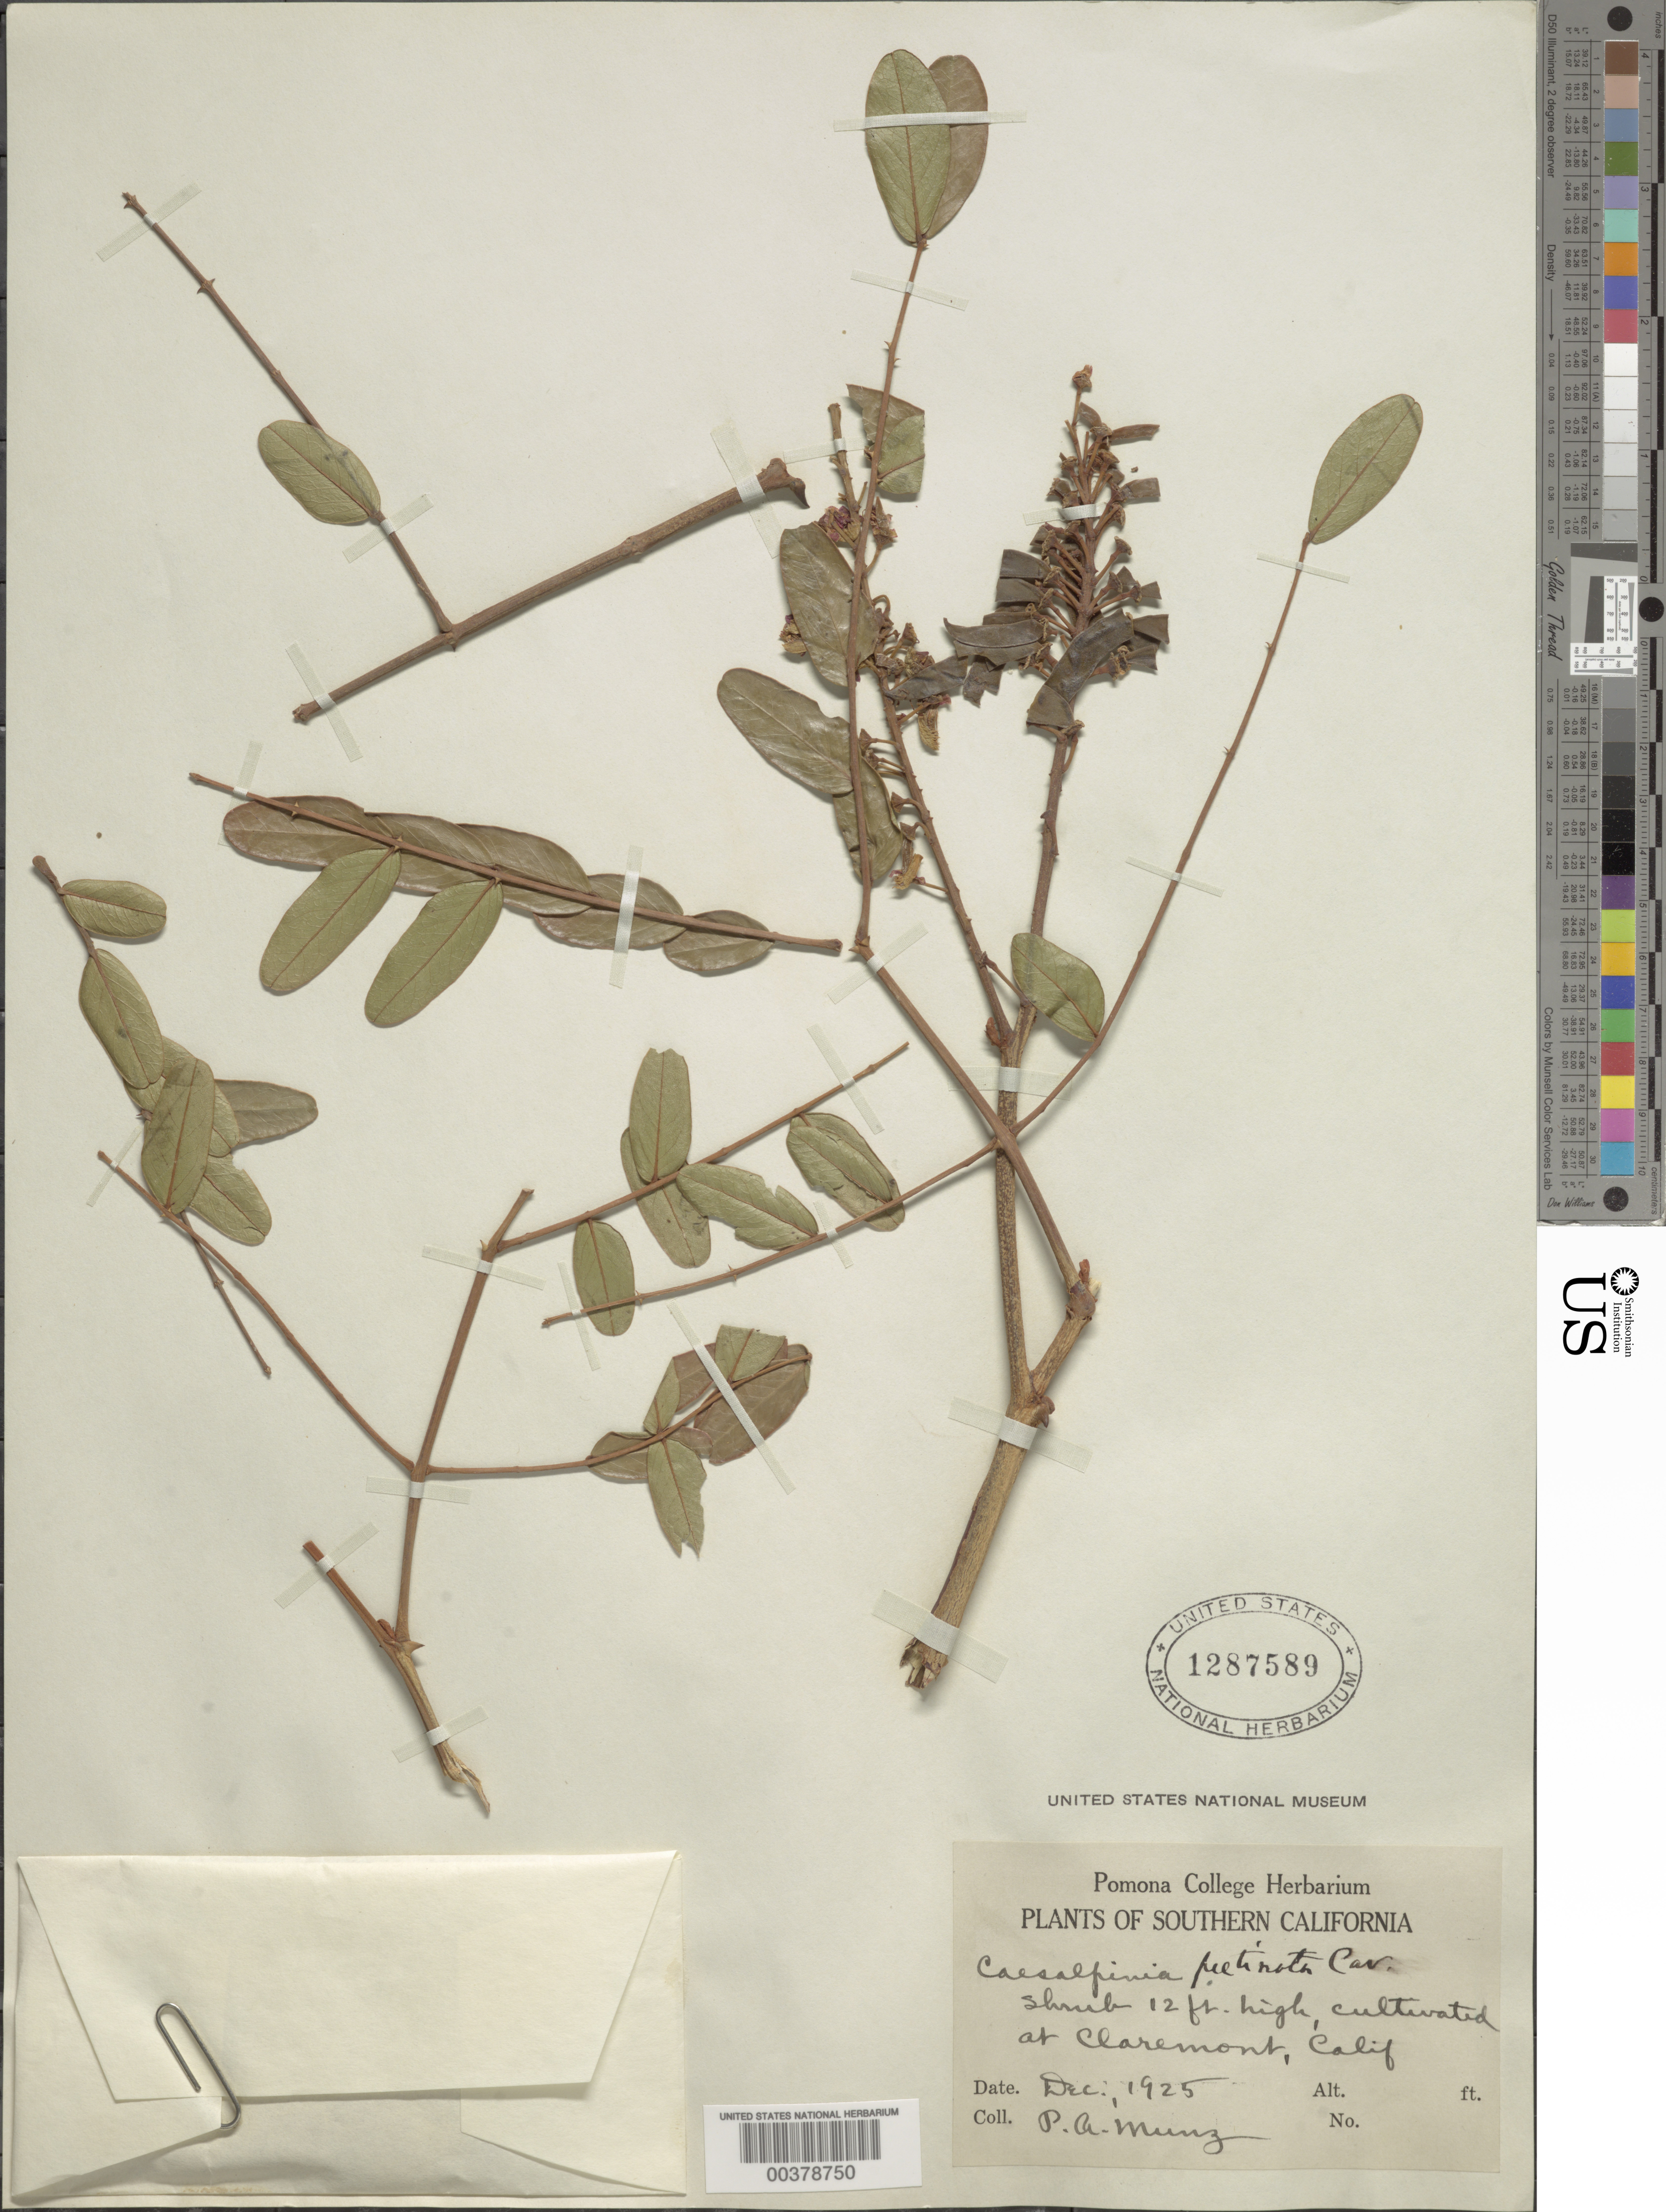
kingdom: Plantae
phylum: Tracheophyta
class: Magnoliopsida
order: Fabales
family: Fabaceae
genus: Tara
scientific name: Tara spinosa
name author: (Molina) Britton & Rose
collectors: J. N. Rose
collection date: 1969-09-27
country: United States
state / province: Florida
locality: Coconut Grove, former home of David Fairchild, the Kampong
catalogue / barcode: US 1287589